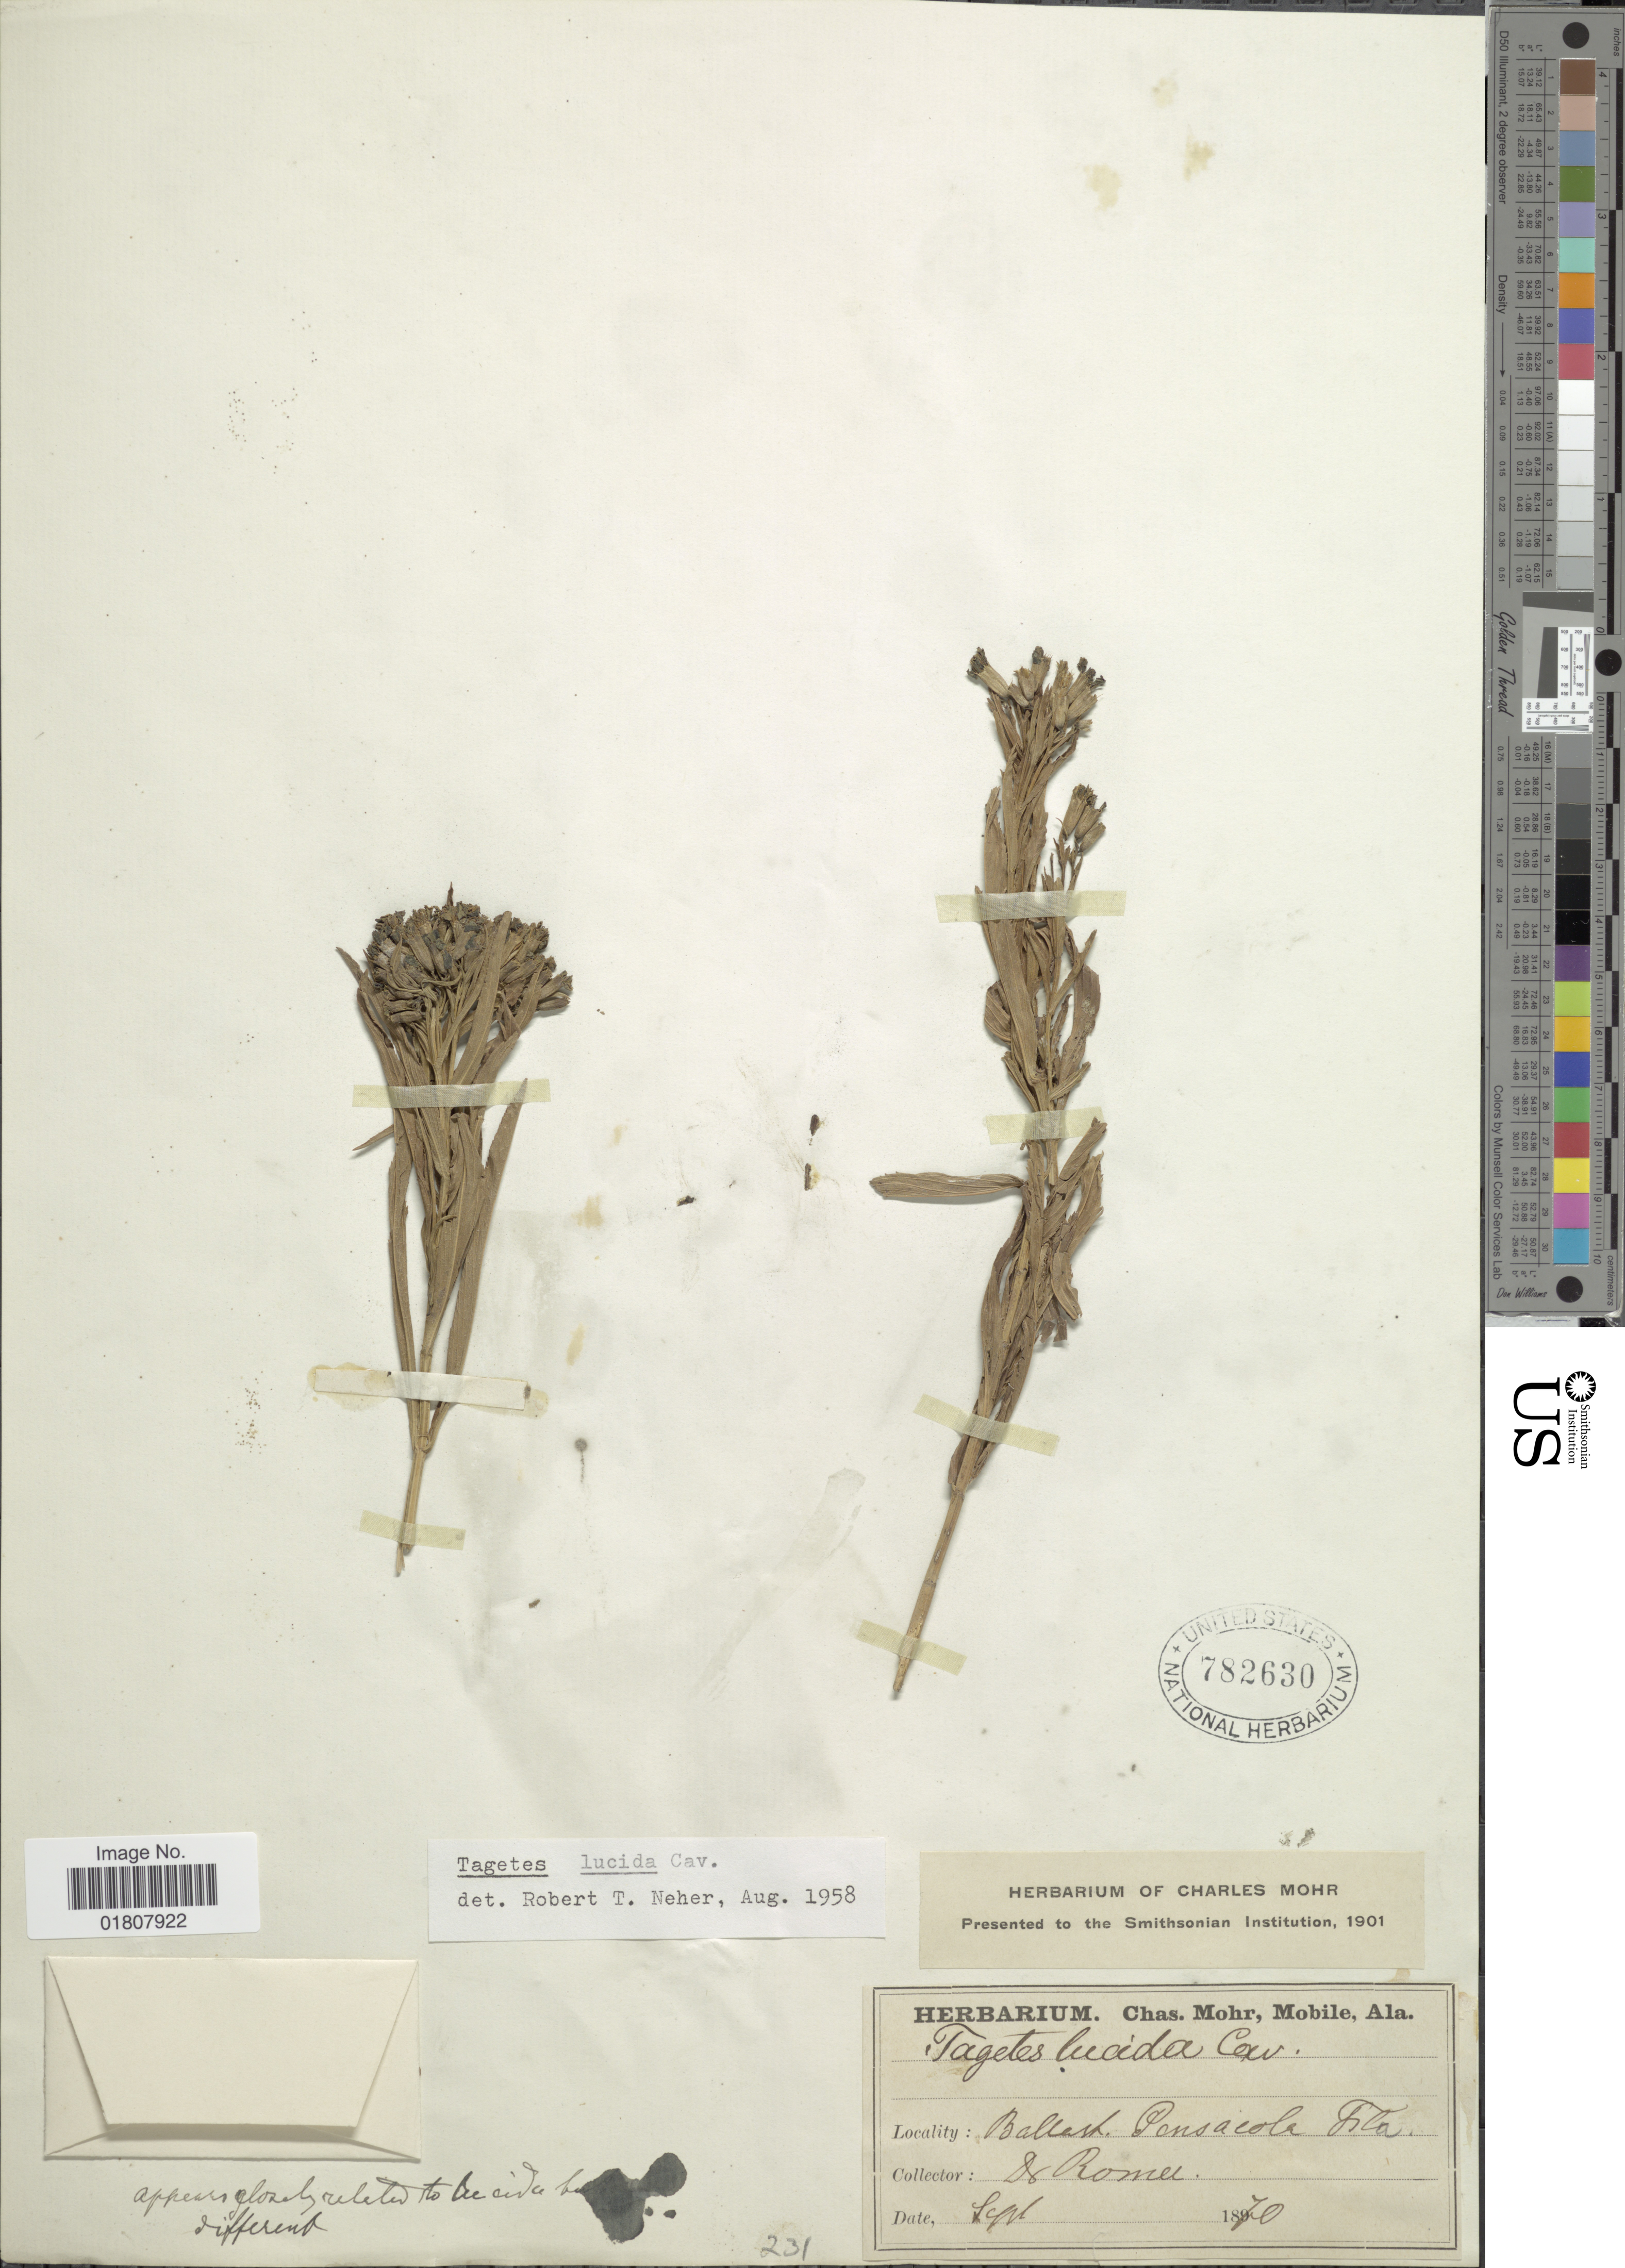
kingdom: Plantae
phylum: Tracheophyta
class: Magnoliopsida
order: Asterales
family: Asteraceae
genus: Tagetes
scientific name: Tagetes lucida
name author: Cav.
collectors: -. Romer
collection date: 1870-09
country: United States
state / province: Florida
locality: Ballast, Pensacola, Fla.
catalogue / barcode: US 782630